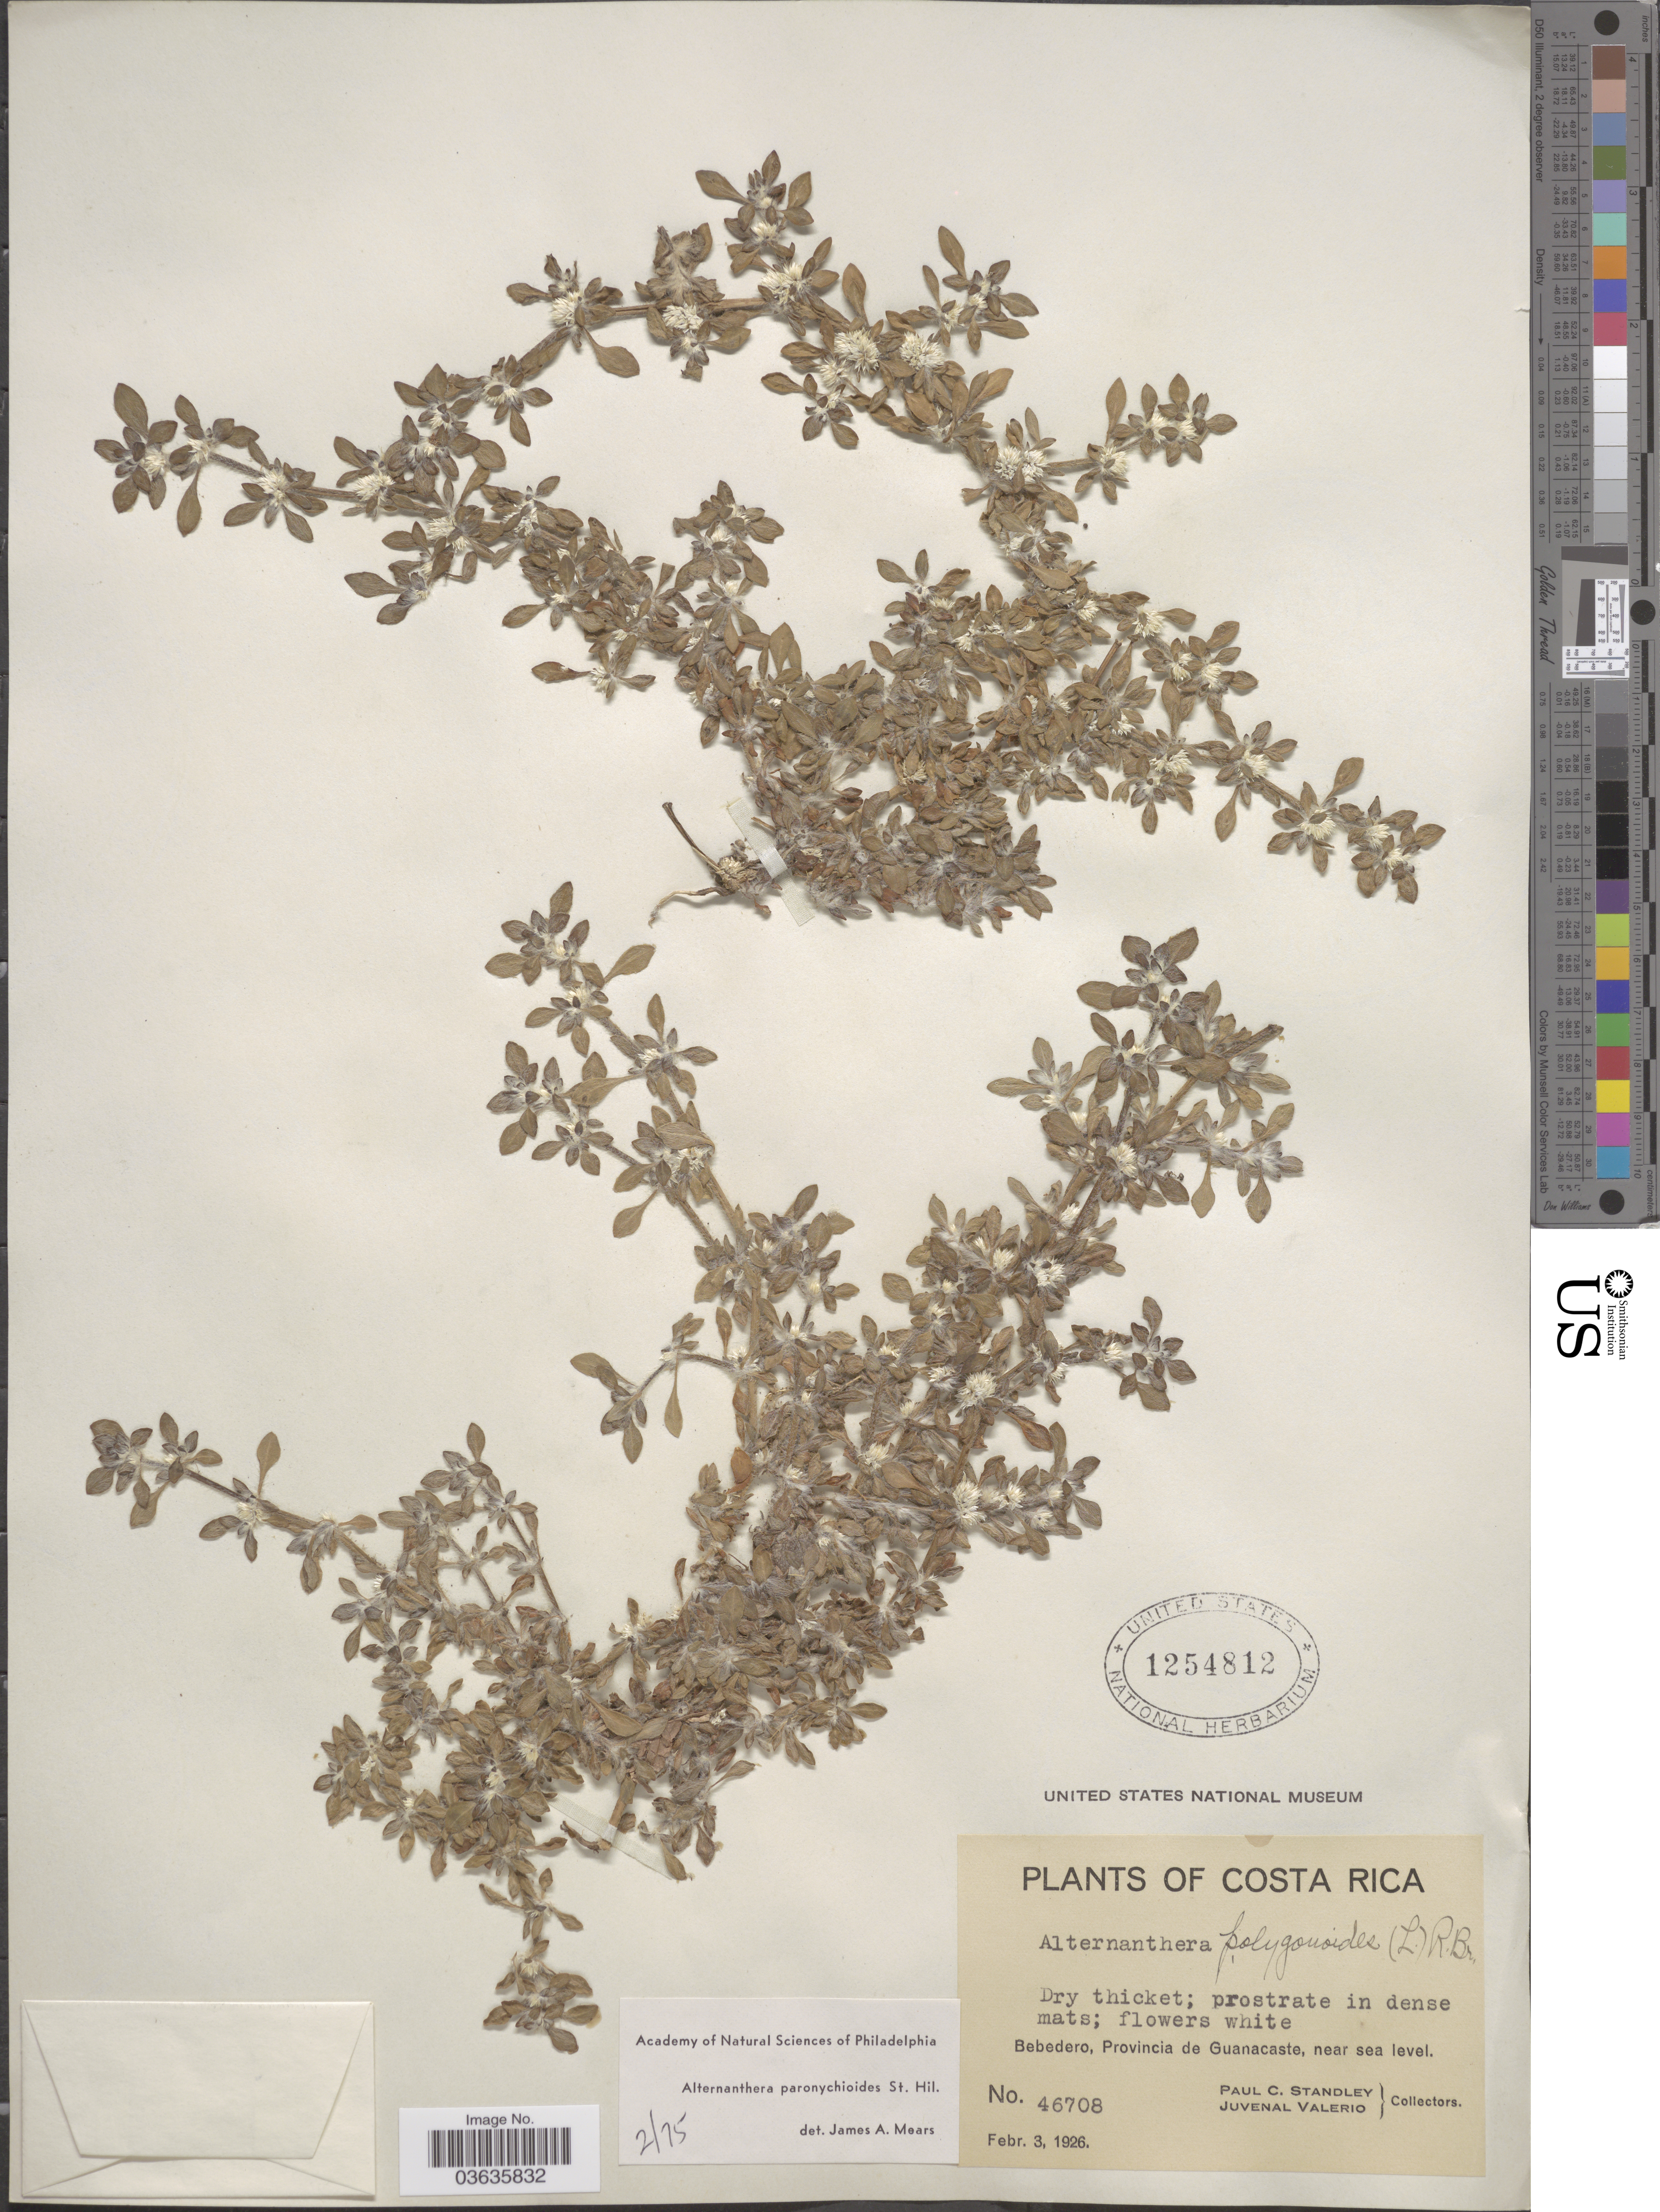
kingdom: Plantae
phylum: Tracheophyta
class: Magnoliopsida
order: Caryophyllales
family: Amaranthaceae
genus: Alternanthera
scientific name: Alternanthera paronychioides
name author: A. St.-Hil.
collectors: P. C. Standley & J. Valerio R.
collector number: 46708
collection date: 1926-02-03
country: Costa Rica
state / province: Guanacaste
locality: Bebedero.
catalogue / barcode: US 1254812